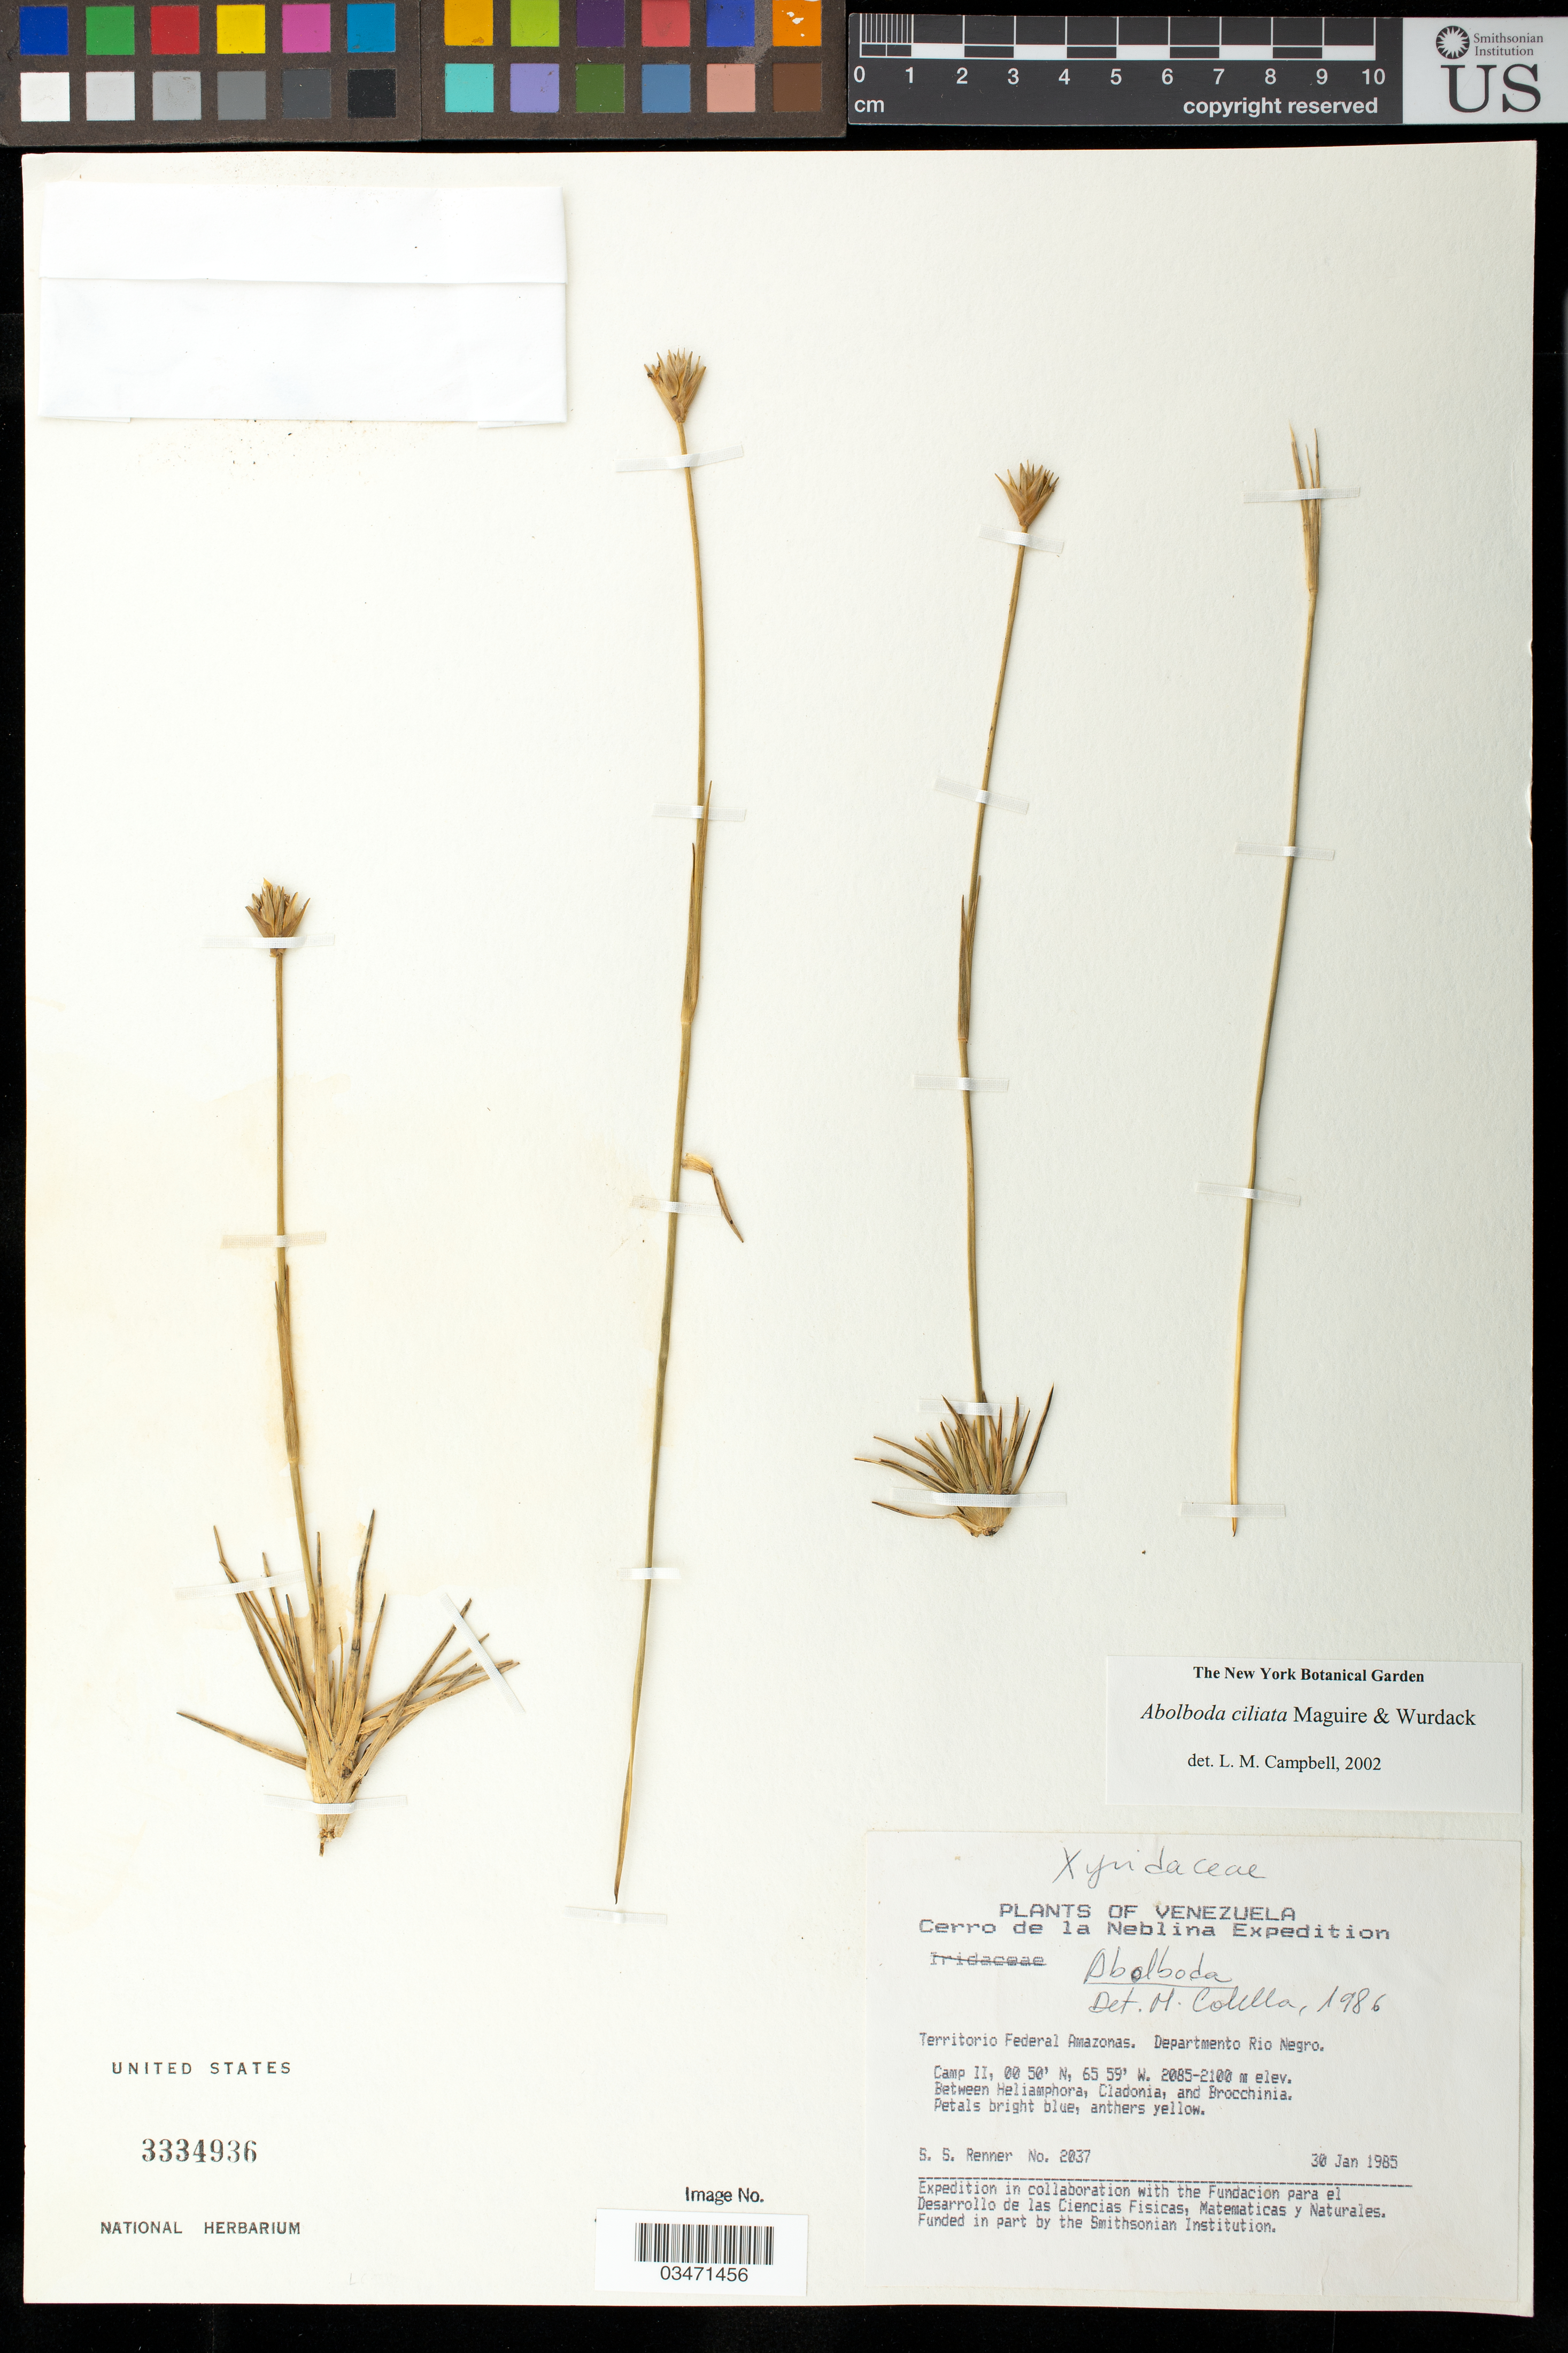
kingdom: Plantae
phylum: Tracheophyta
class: Liliopsida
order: Poales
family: Xyridaceae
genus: Abolboda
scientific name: Abolboda ciliata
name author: Maguire & Wurdack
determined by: Campbell, L. M.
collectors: S. S. Renner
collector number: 2037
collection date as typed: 30-Jan-85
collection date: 1985-01-30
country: Venezuela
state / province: Amazonas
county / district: Río Negro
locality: Cerro de la Neblina, Camp II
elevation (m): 2085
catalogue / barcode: US 3334936